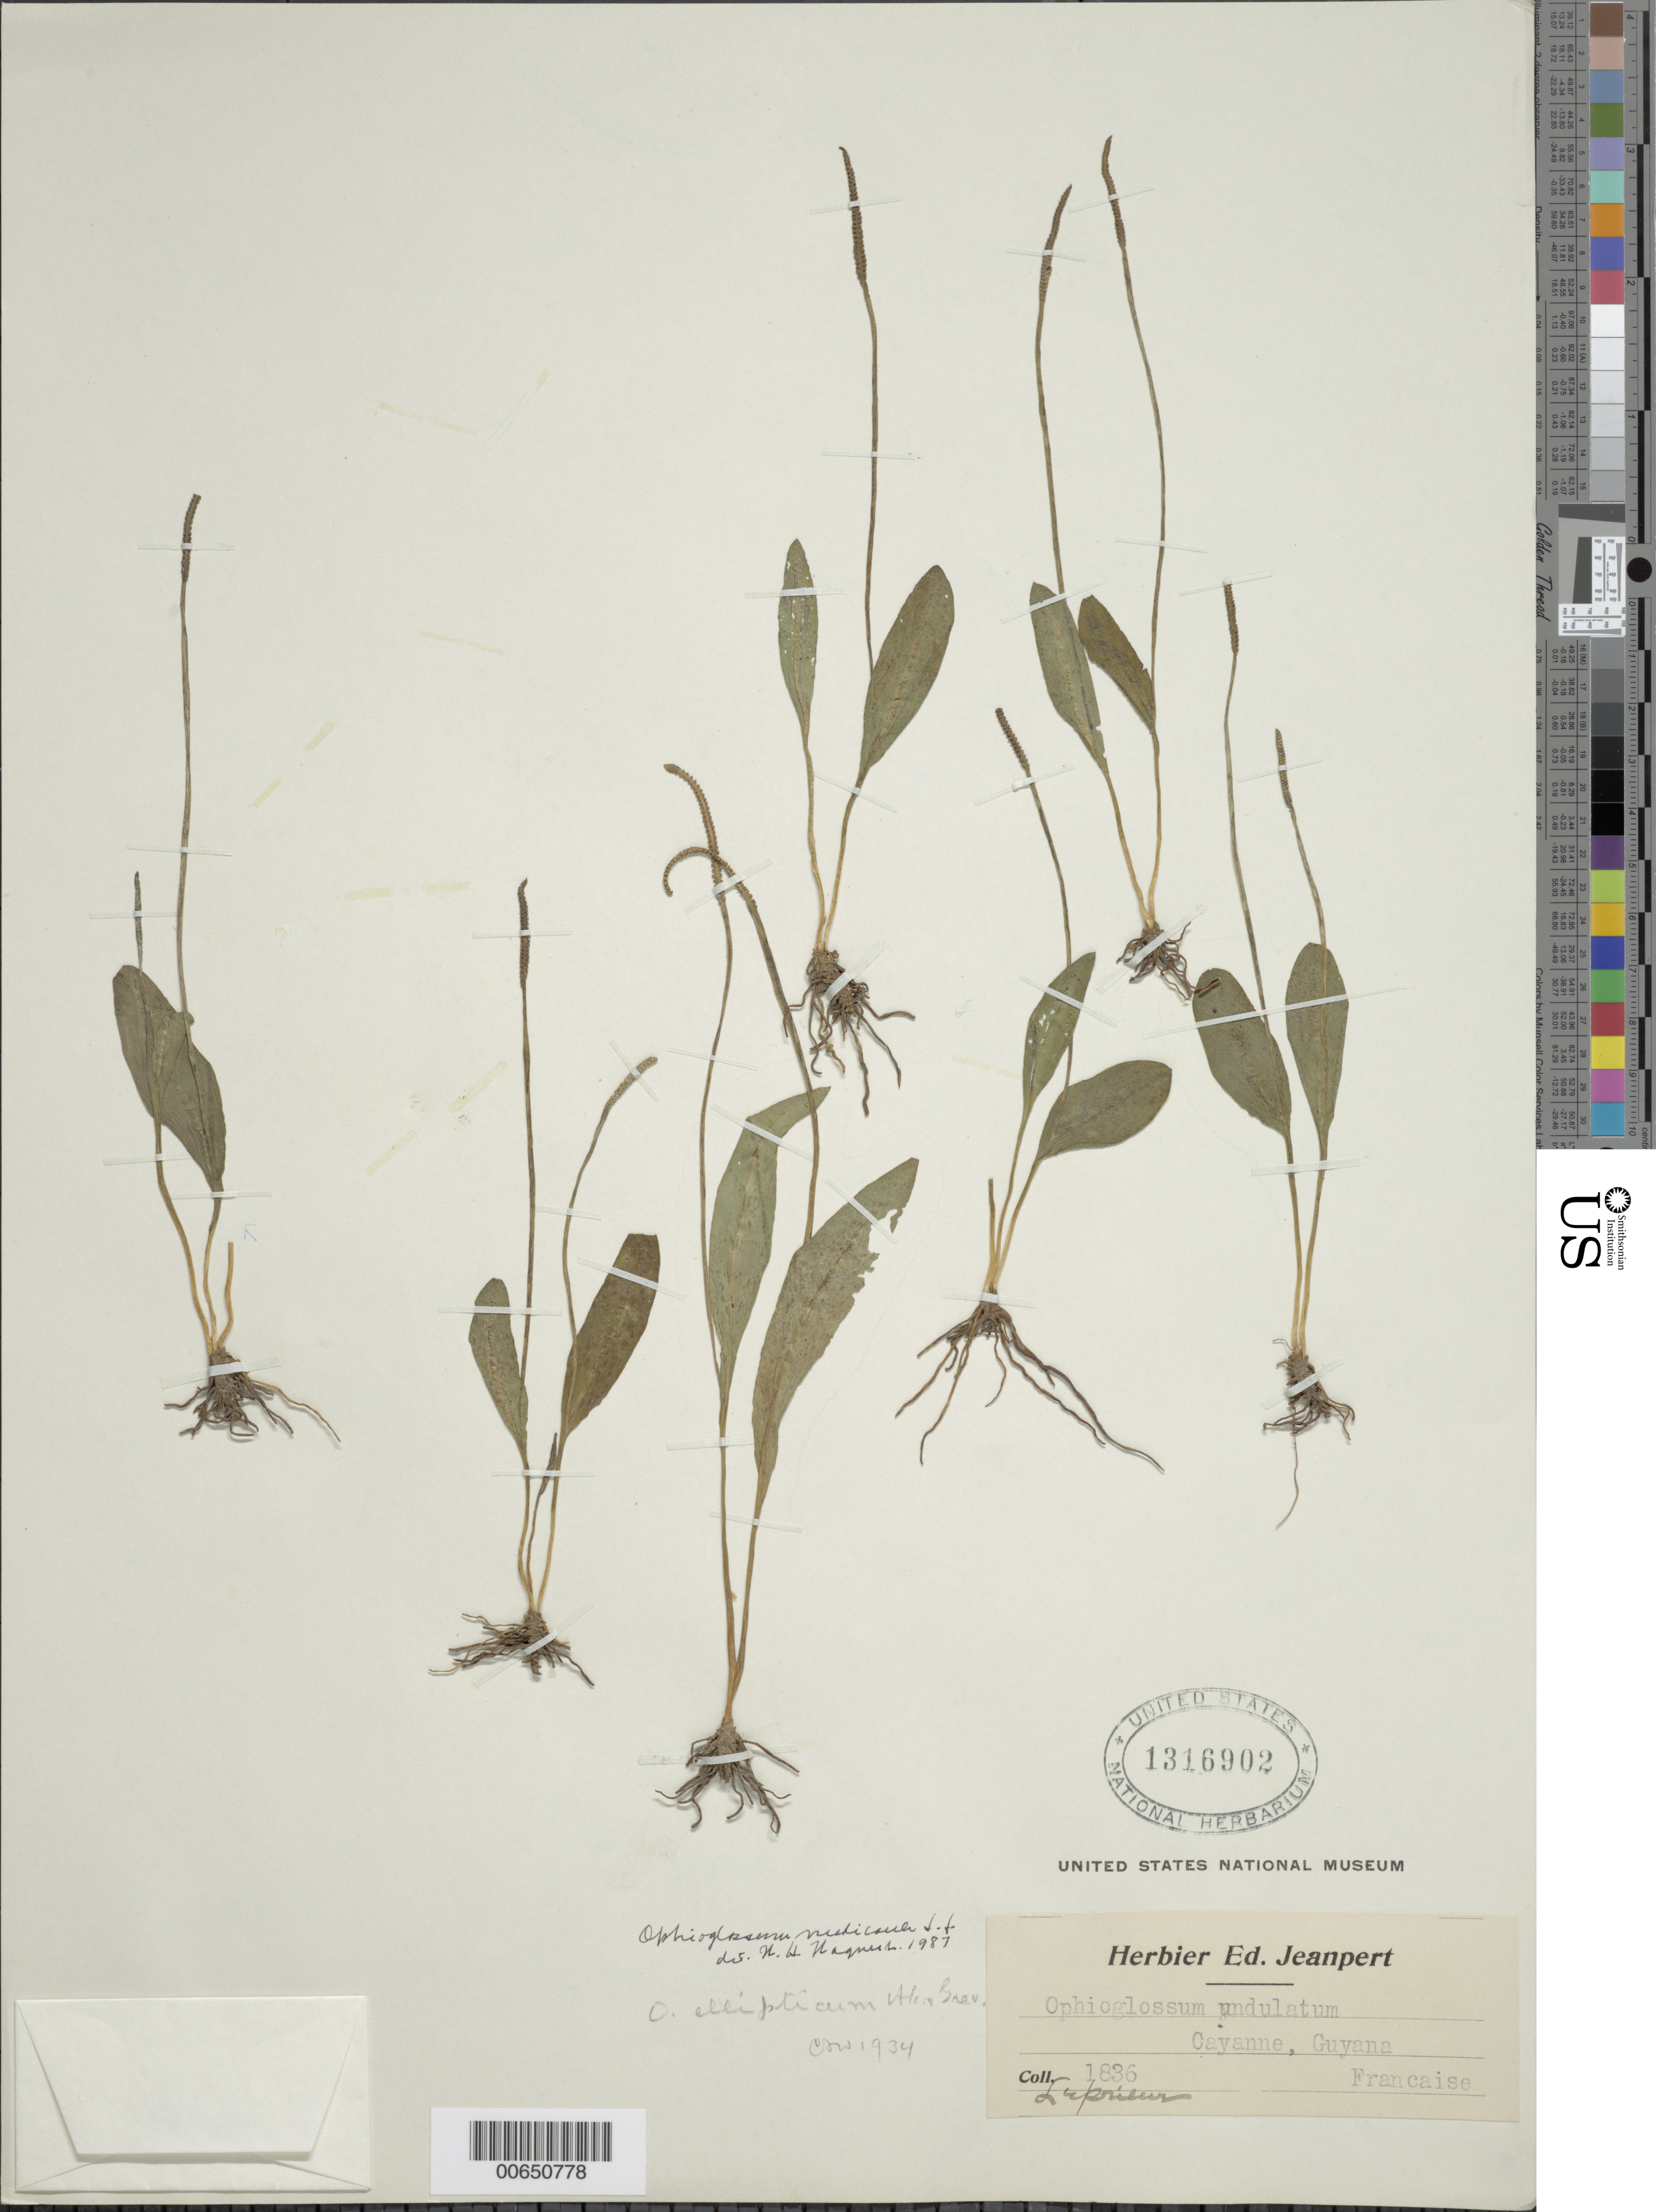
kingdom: Plantae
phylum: Tracheophyta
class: Polypodiopsida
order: Ophioglossales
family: Ophioglossaceae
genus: Ophioglossum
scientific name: Ophioglossum nudicaule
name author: L. f.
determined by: Wagner, W. H.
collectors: F. M. R. Leprieur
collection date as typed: s.d.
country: French Guiana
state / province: Cayenne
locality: Cayenne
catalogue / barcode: US 1316902